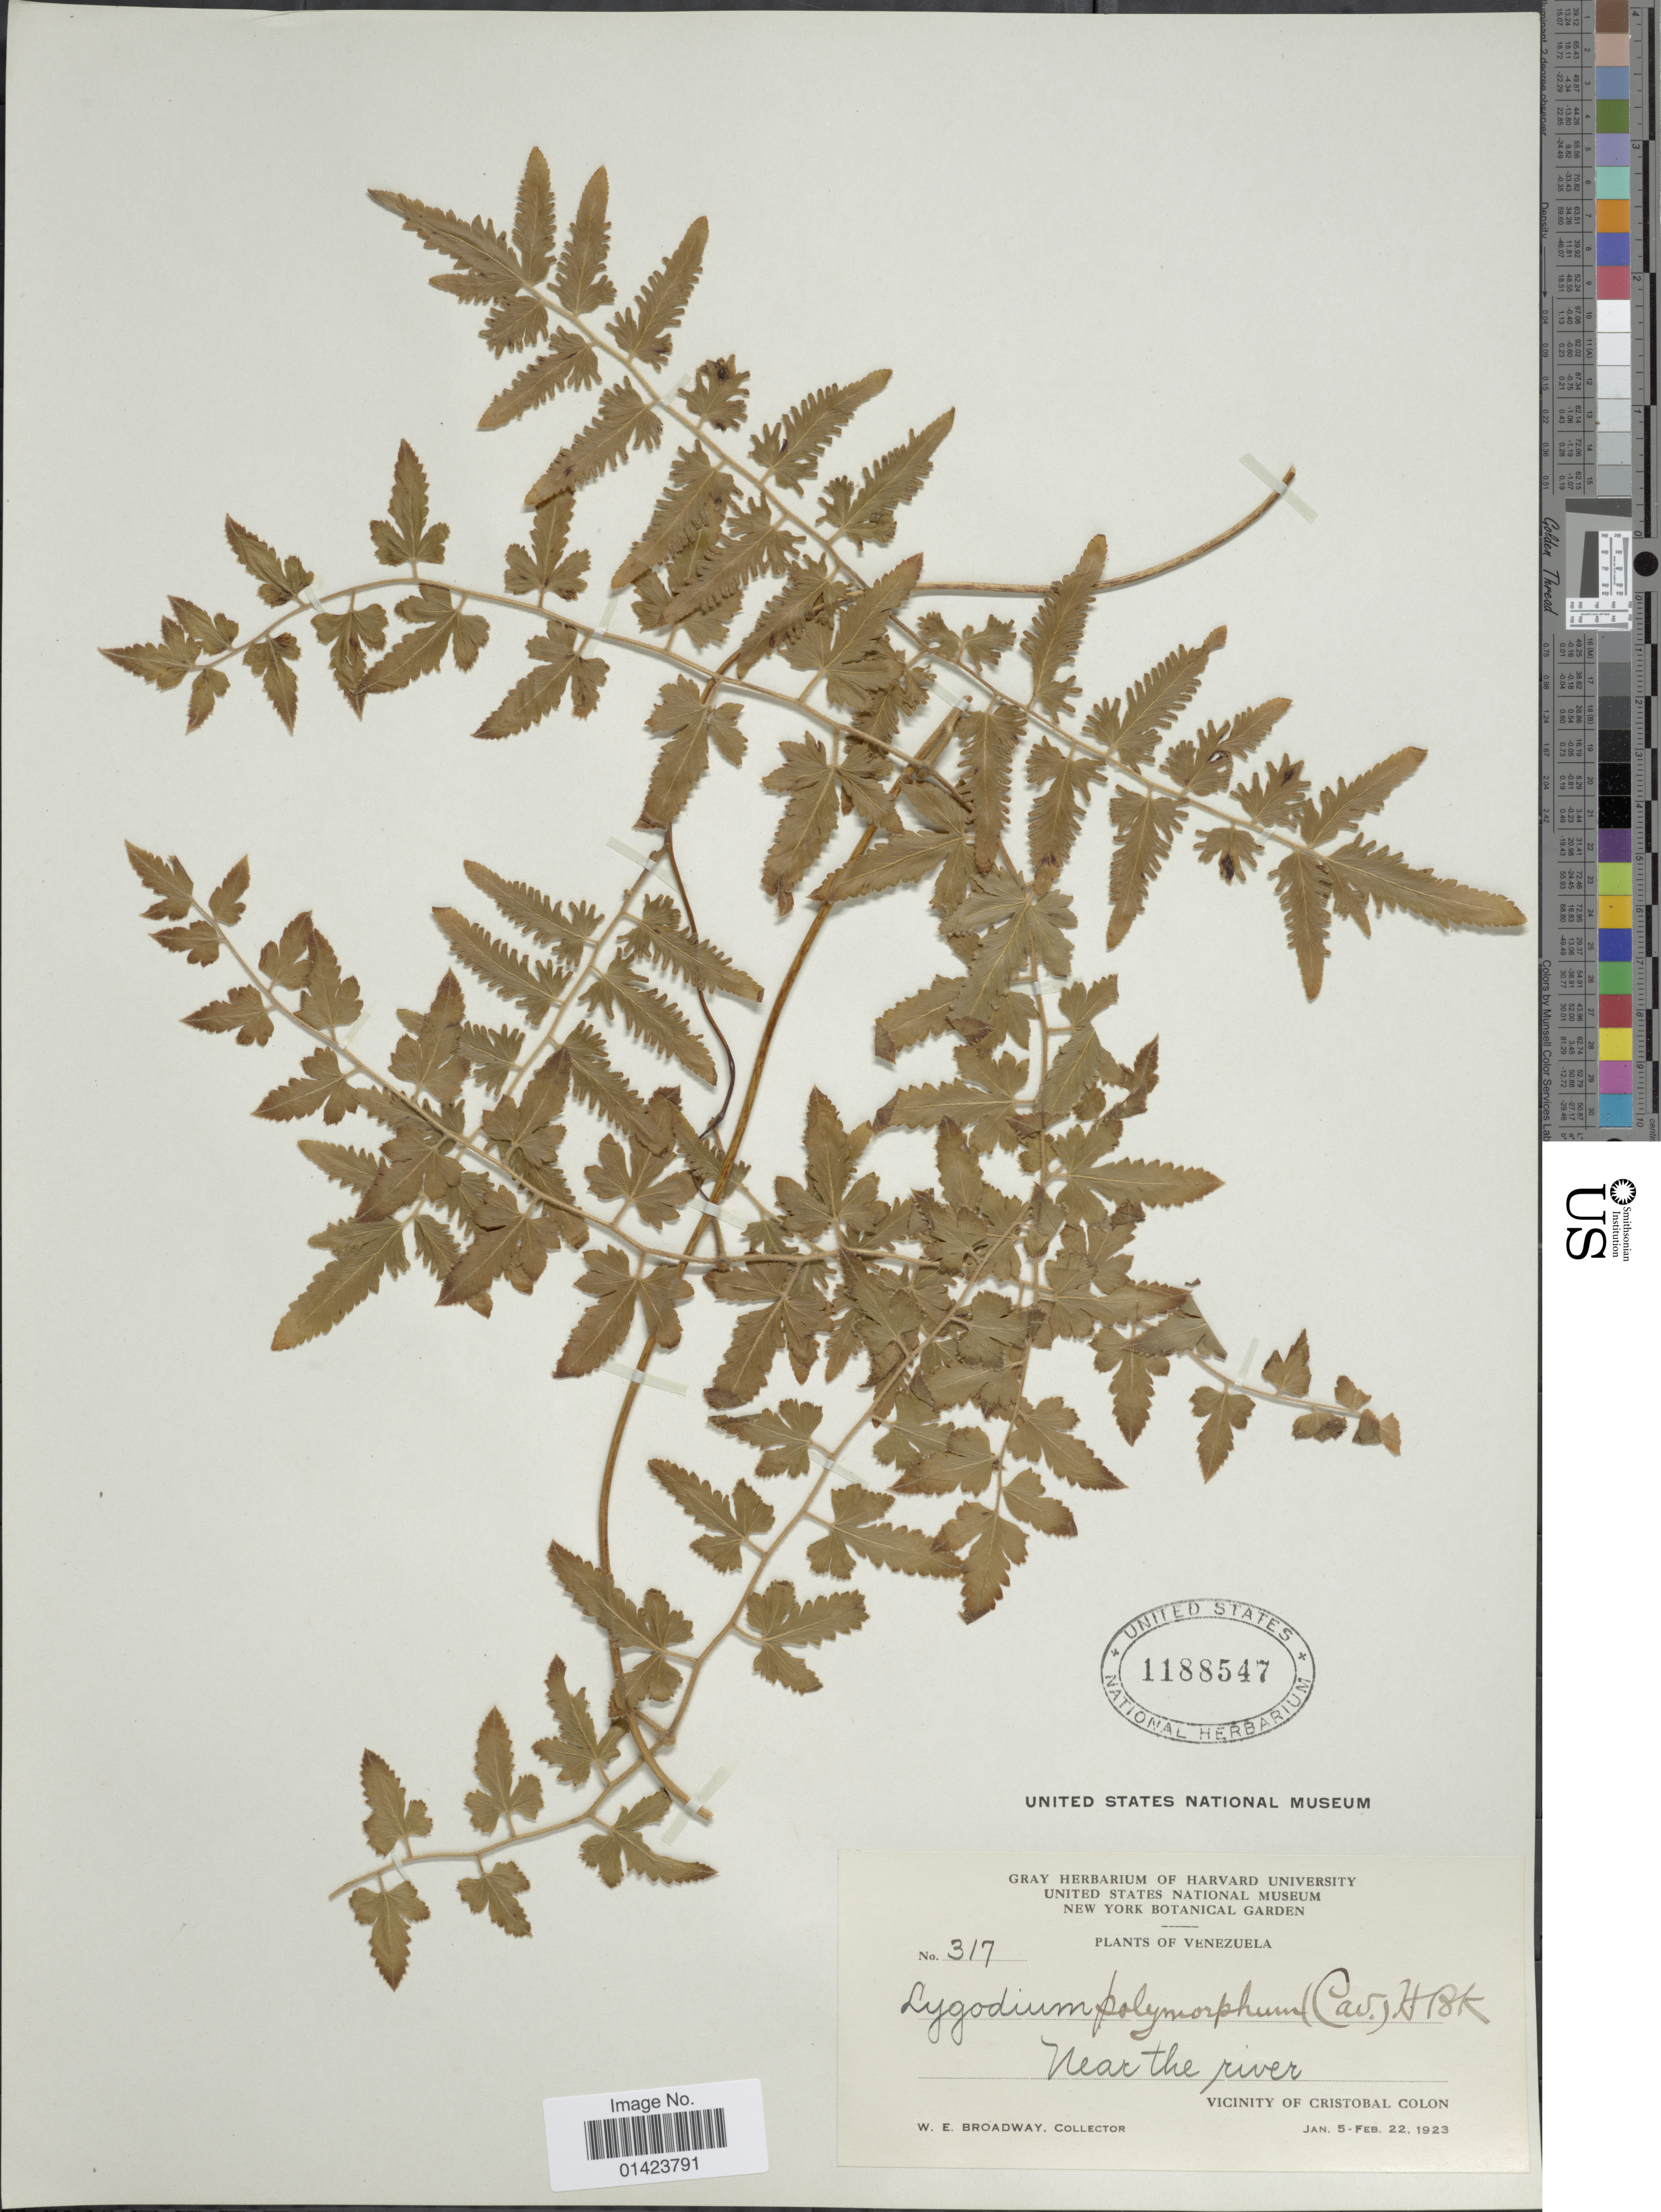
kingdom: Plantae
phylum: Tracheophyta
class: Polypodiopsida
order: Schizaeales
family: Lygodiaceae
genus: Lygodium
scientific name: Lygodium venustum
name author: Sw.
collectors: W. E. Broadway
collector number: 317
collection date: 1923-01-05/1923-02-22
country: Venezuela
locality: Near the river, vicinity of Cristobal colon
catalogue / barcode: US 1188547